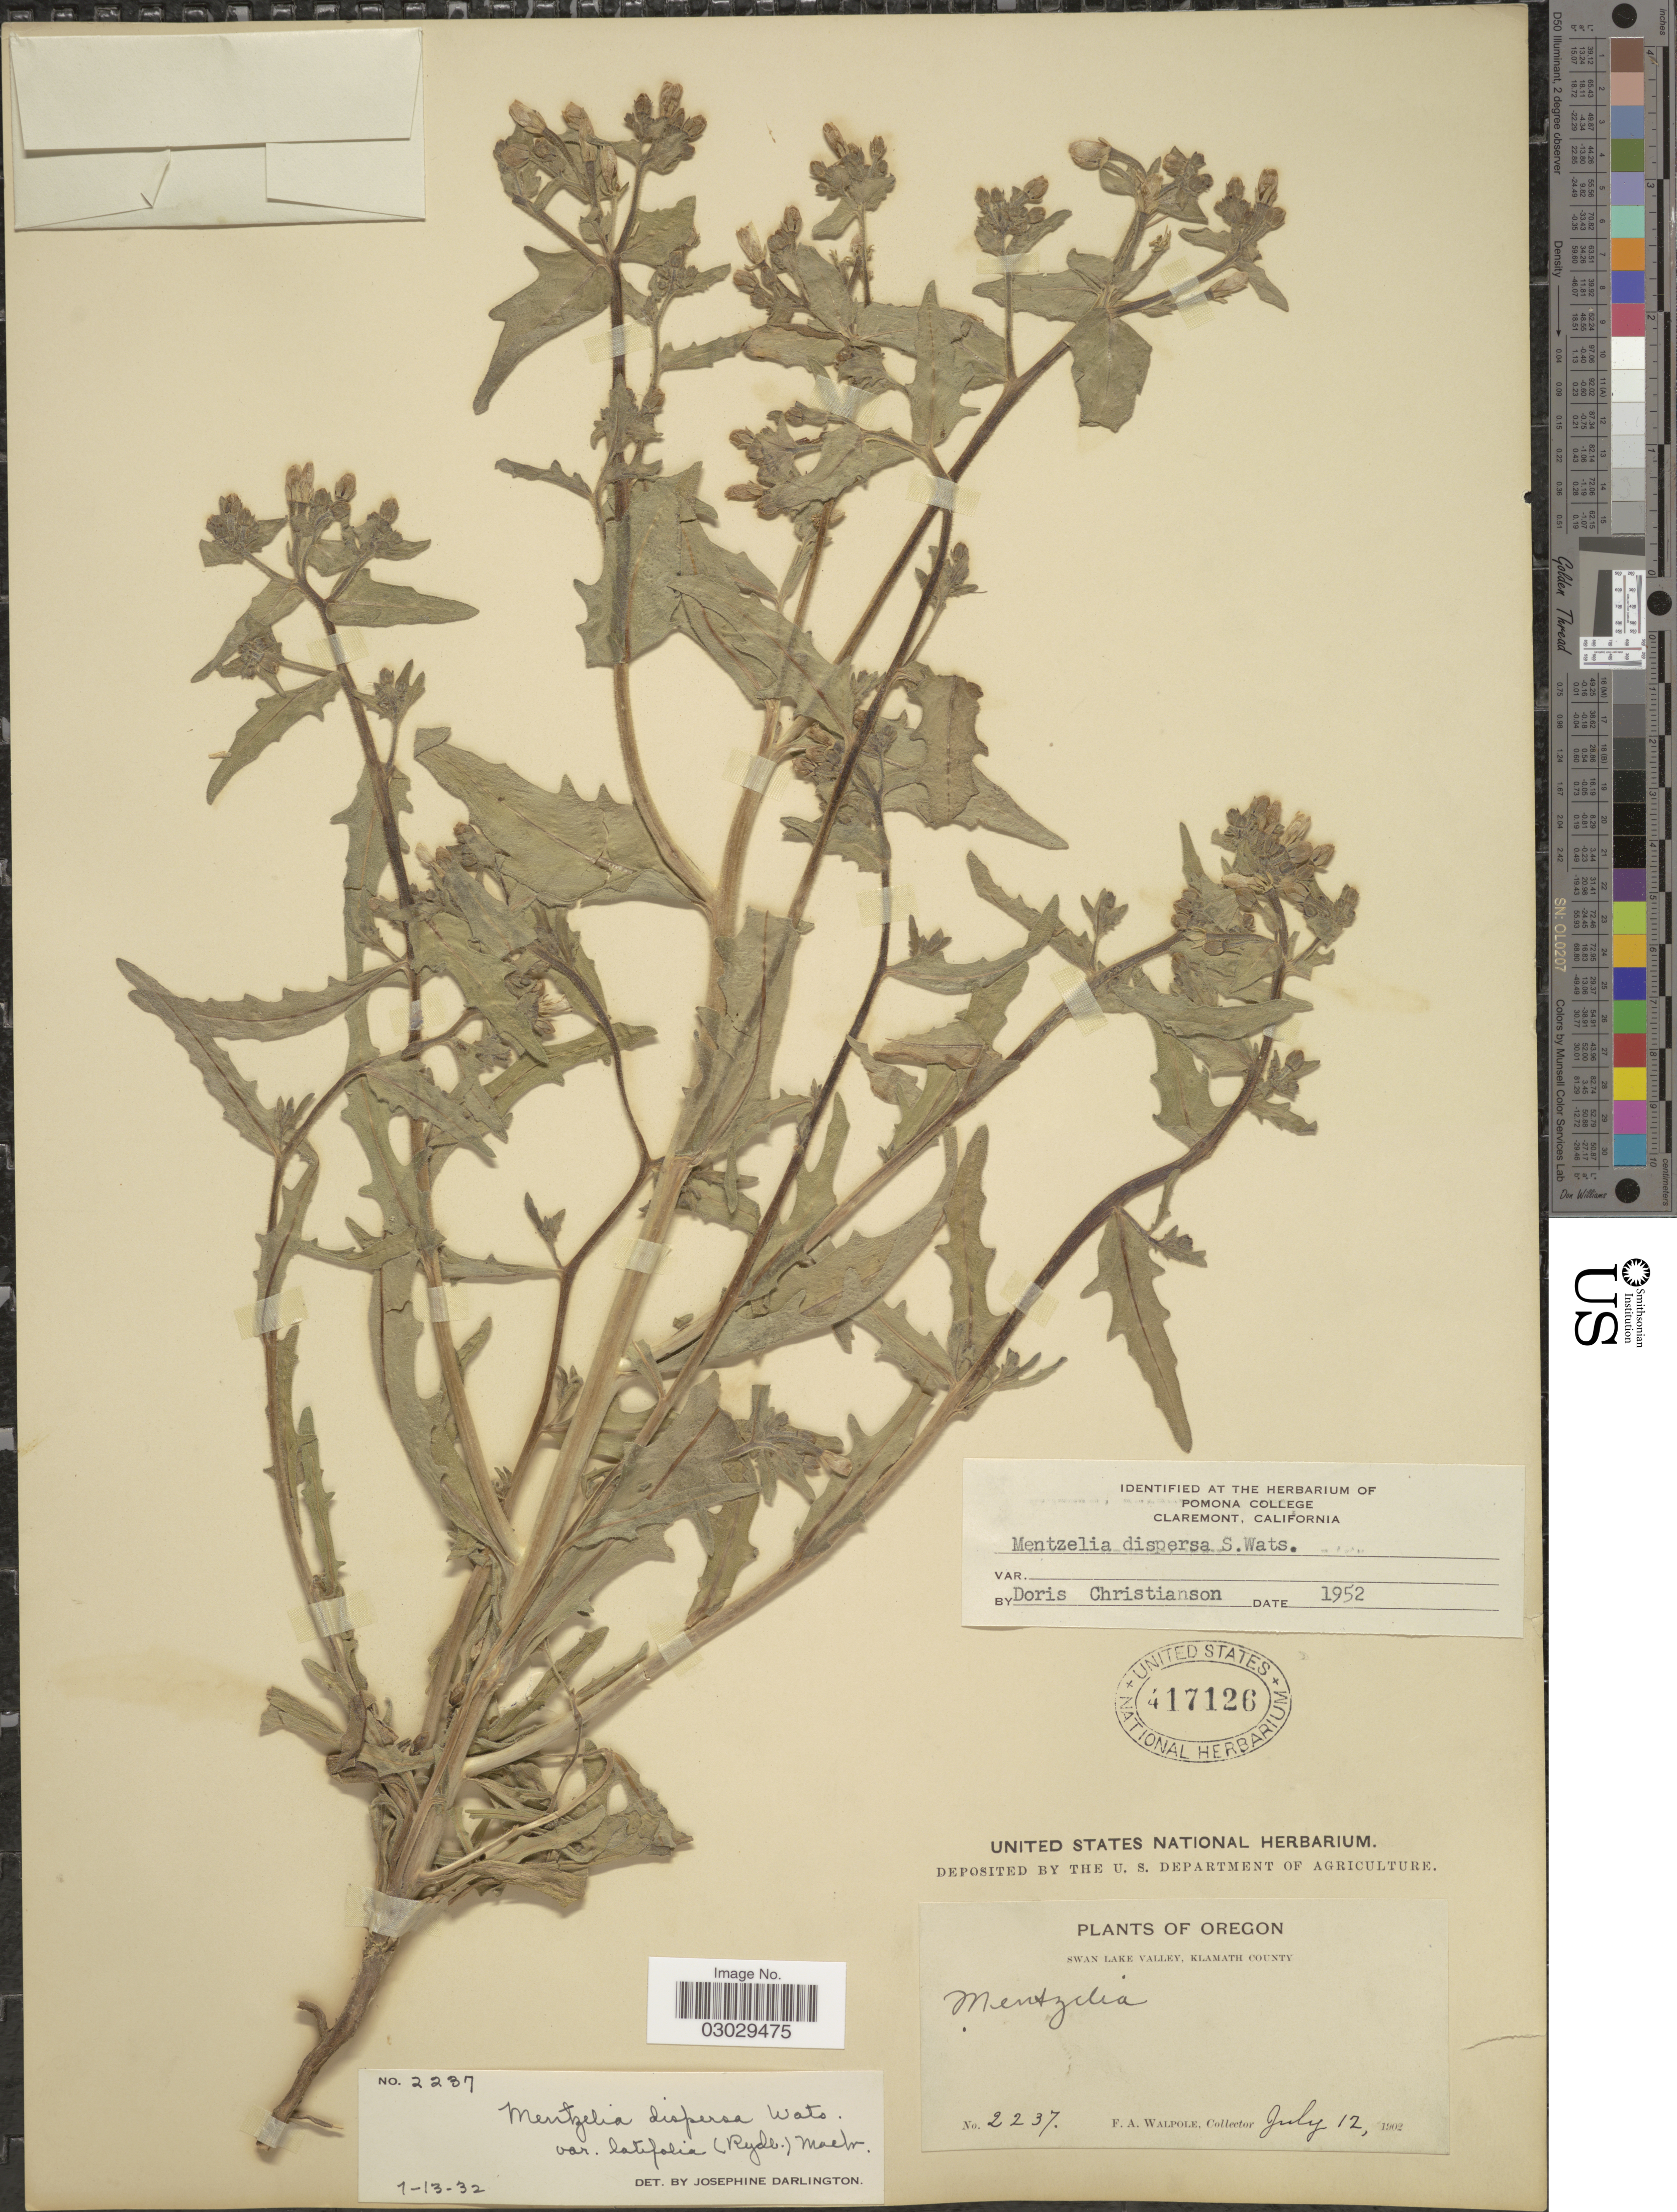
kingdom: Plantae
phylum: Tracheophyta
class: Magnoliopsida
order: Cornales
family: Loasaceae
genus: Mentzelia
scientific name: Mentzelia dispersa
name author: S. Watson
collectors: F. Walpole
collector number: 2237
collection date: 1902-07-12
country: United States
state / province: Oregon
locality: Swan Lake Valley, Klamath County.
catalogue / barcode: US 417126